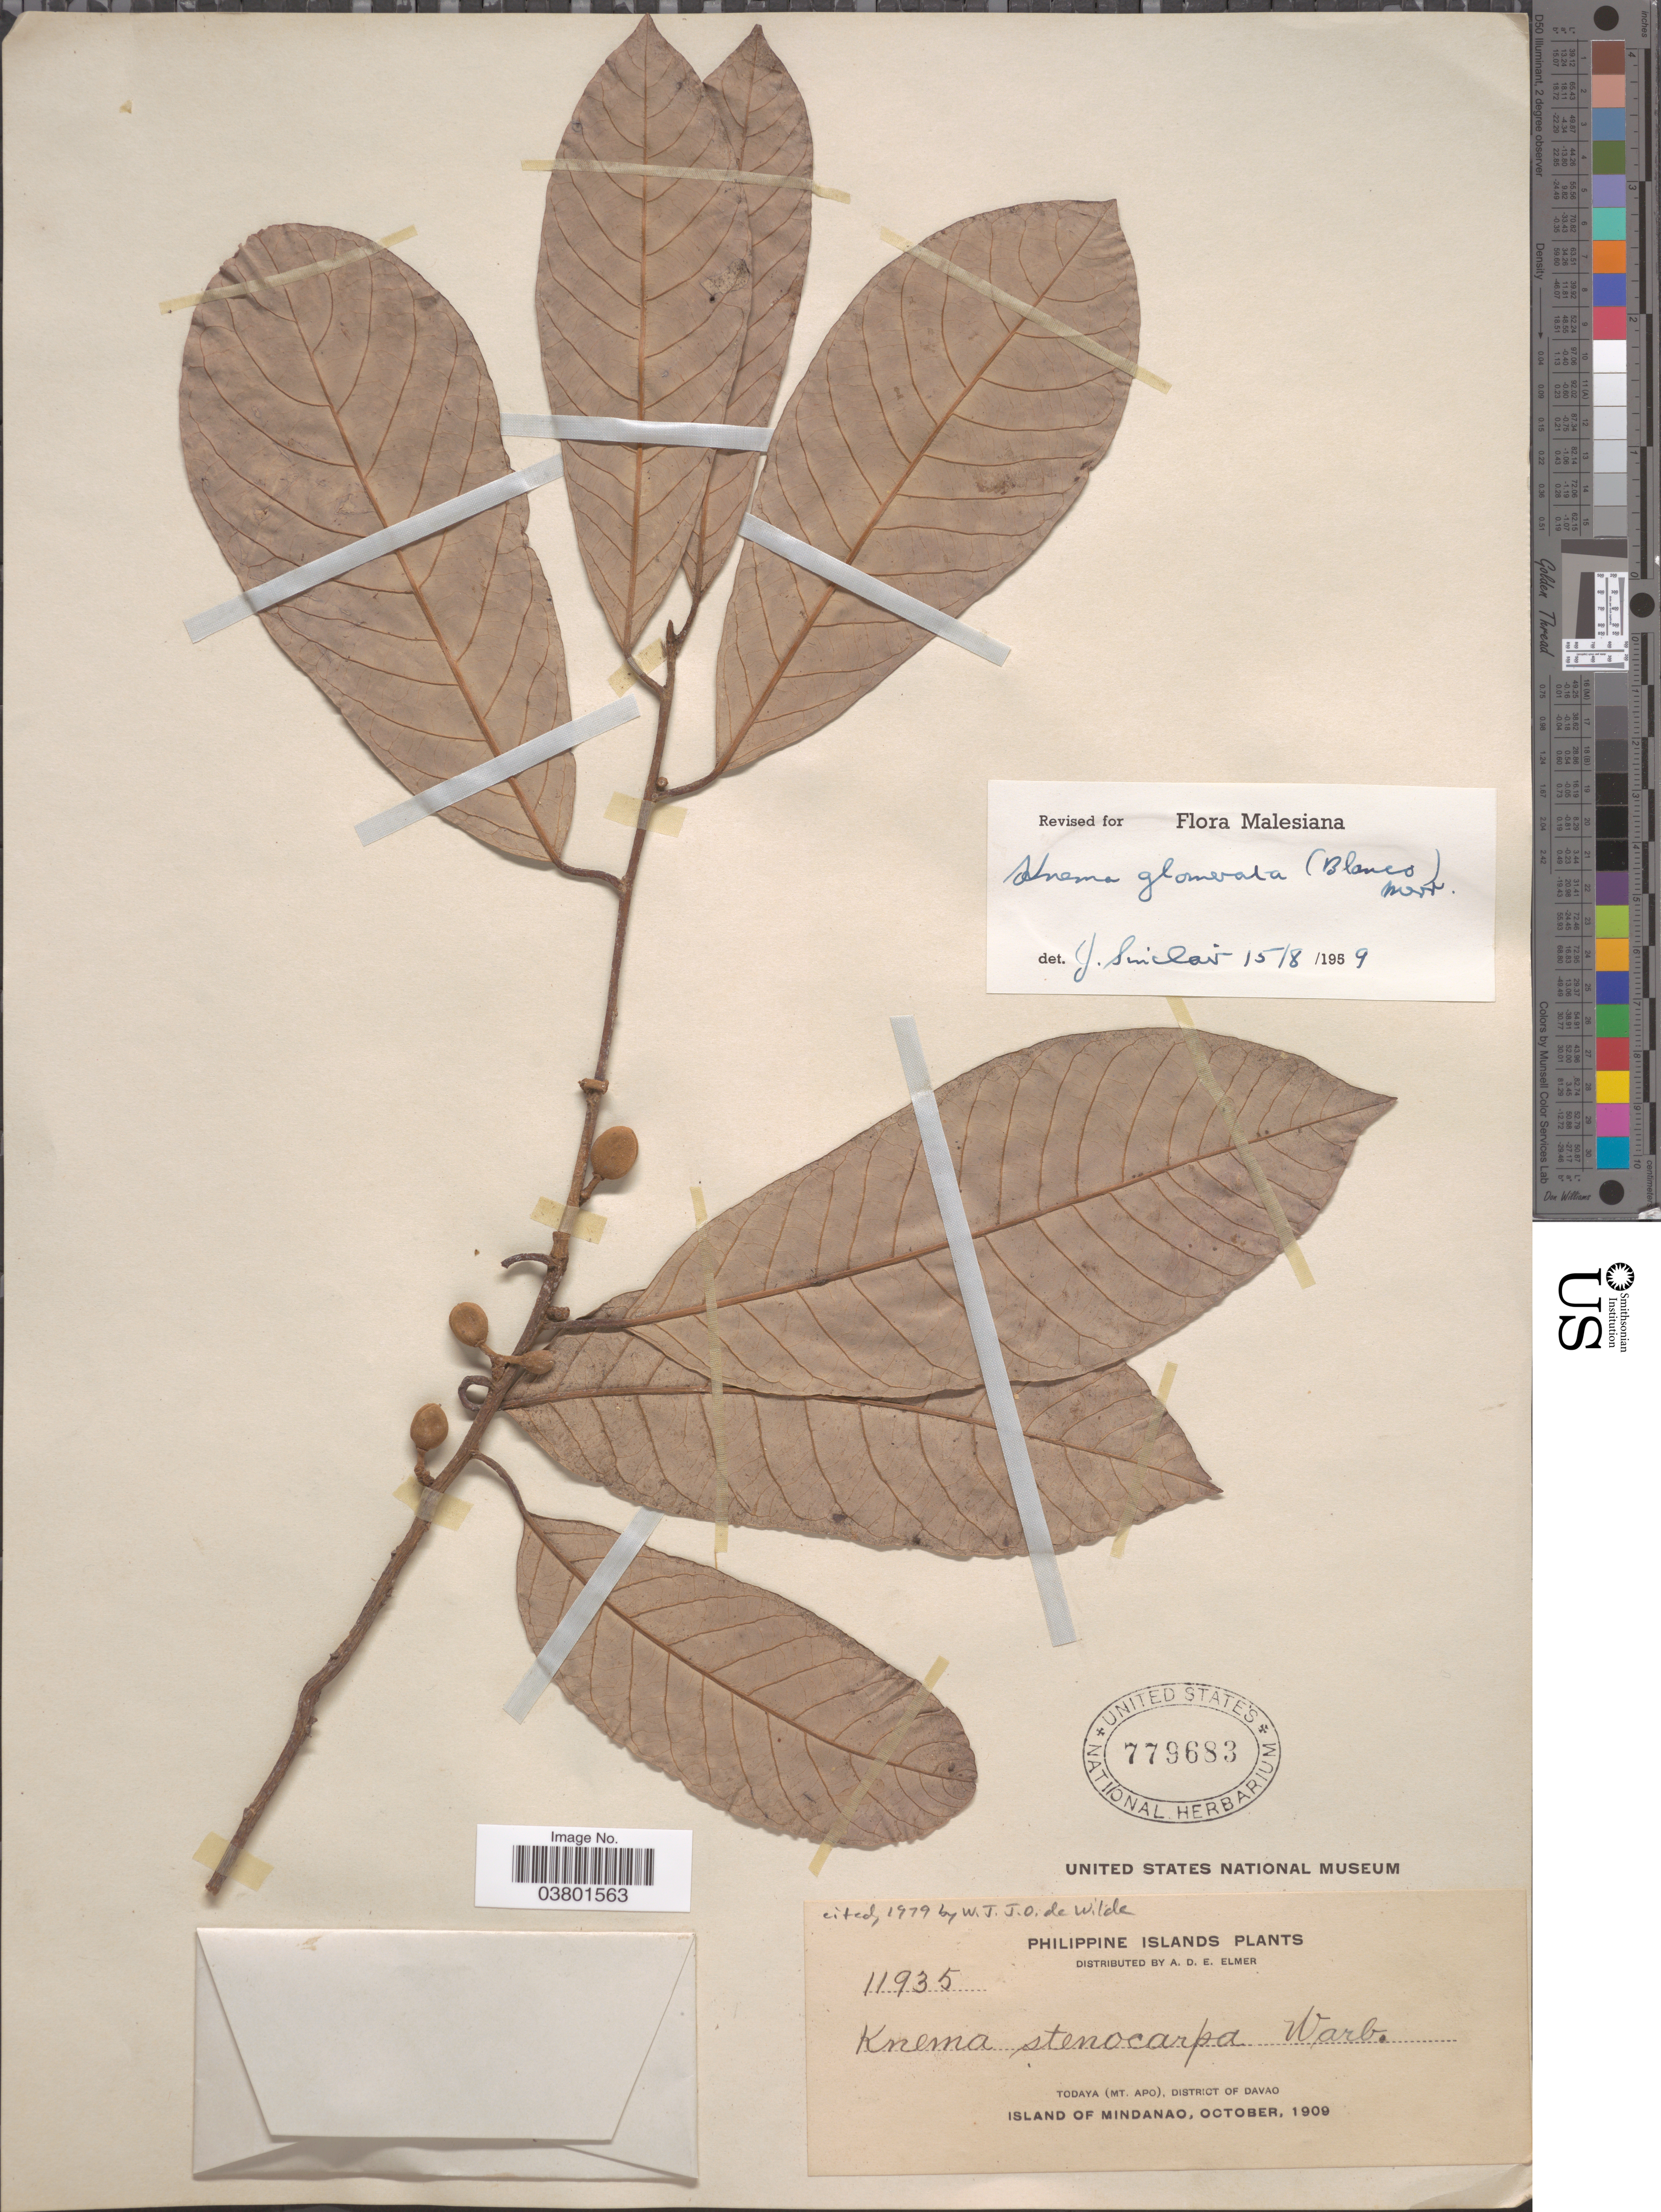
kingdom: Plantae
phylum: Tracheophyta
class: Magnoliopsida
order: Magnoliales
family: Myristicaceae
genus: Knema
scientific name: Knema stenocarpa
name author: Warb.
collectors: A. D. E. Elmer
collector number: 11935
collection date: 1909-10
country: Philippines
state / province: Davao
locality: Philippine Island. Todaya (Mt. Apo), District of Davao. Island of Mindanao.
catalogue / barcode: US 779683